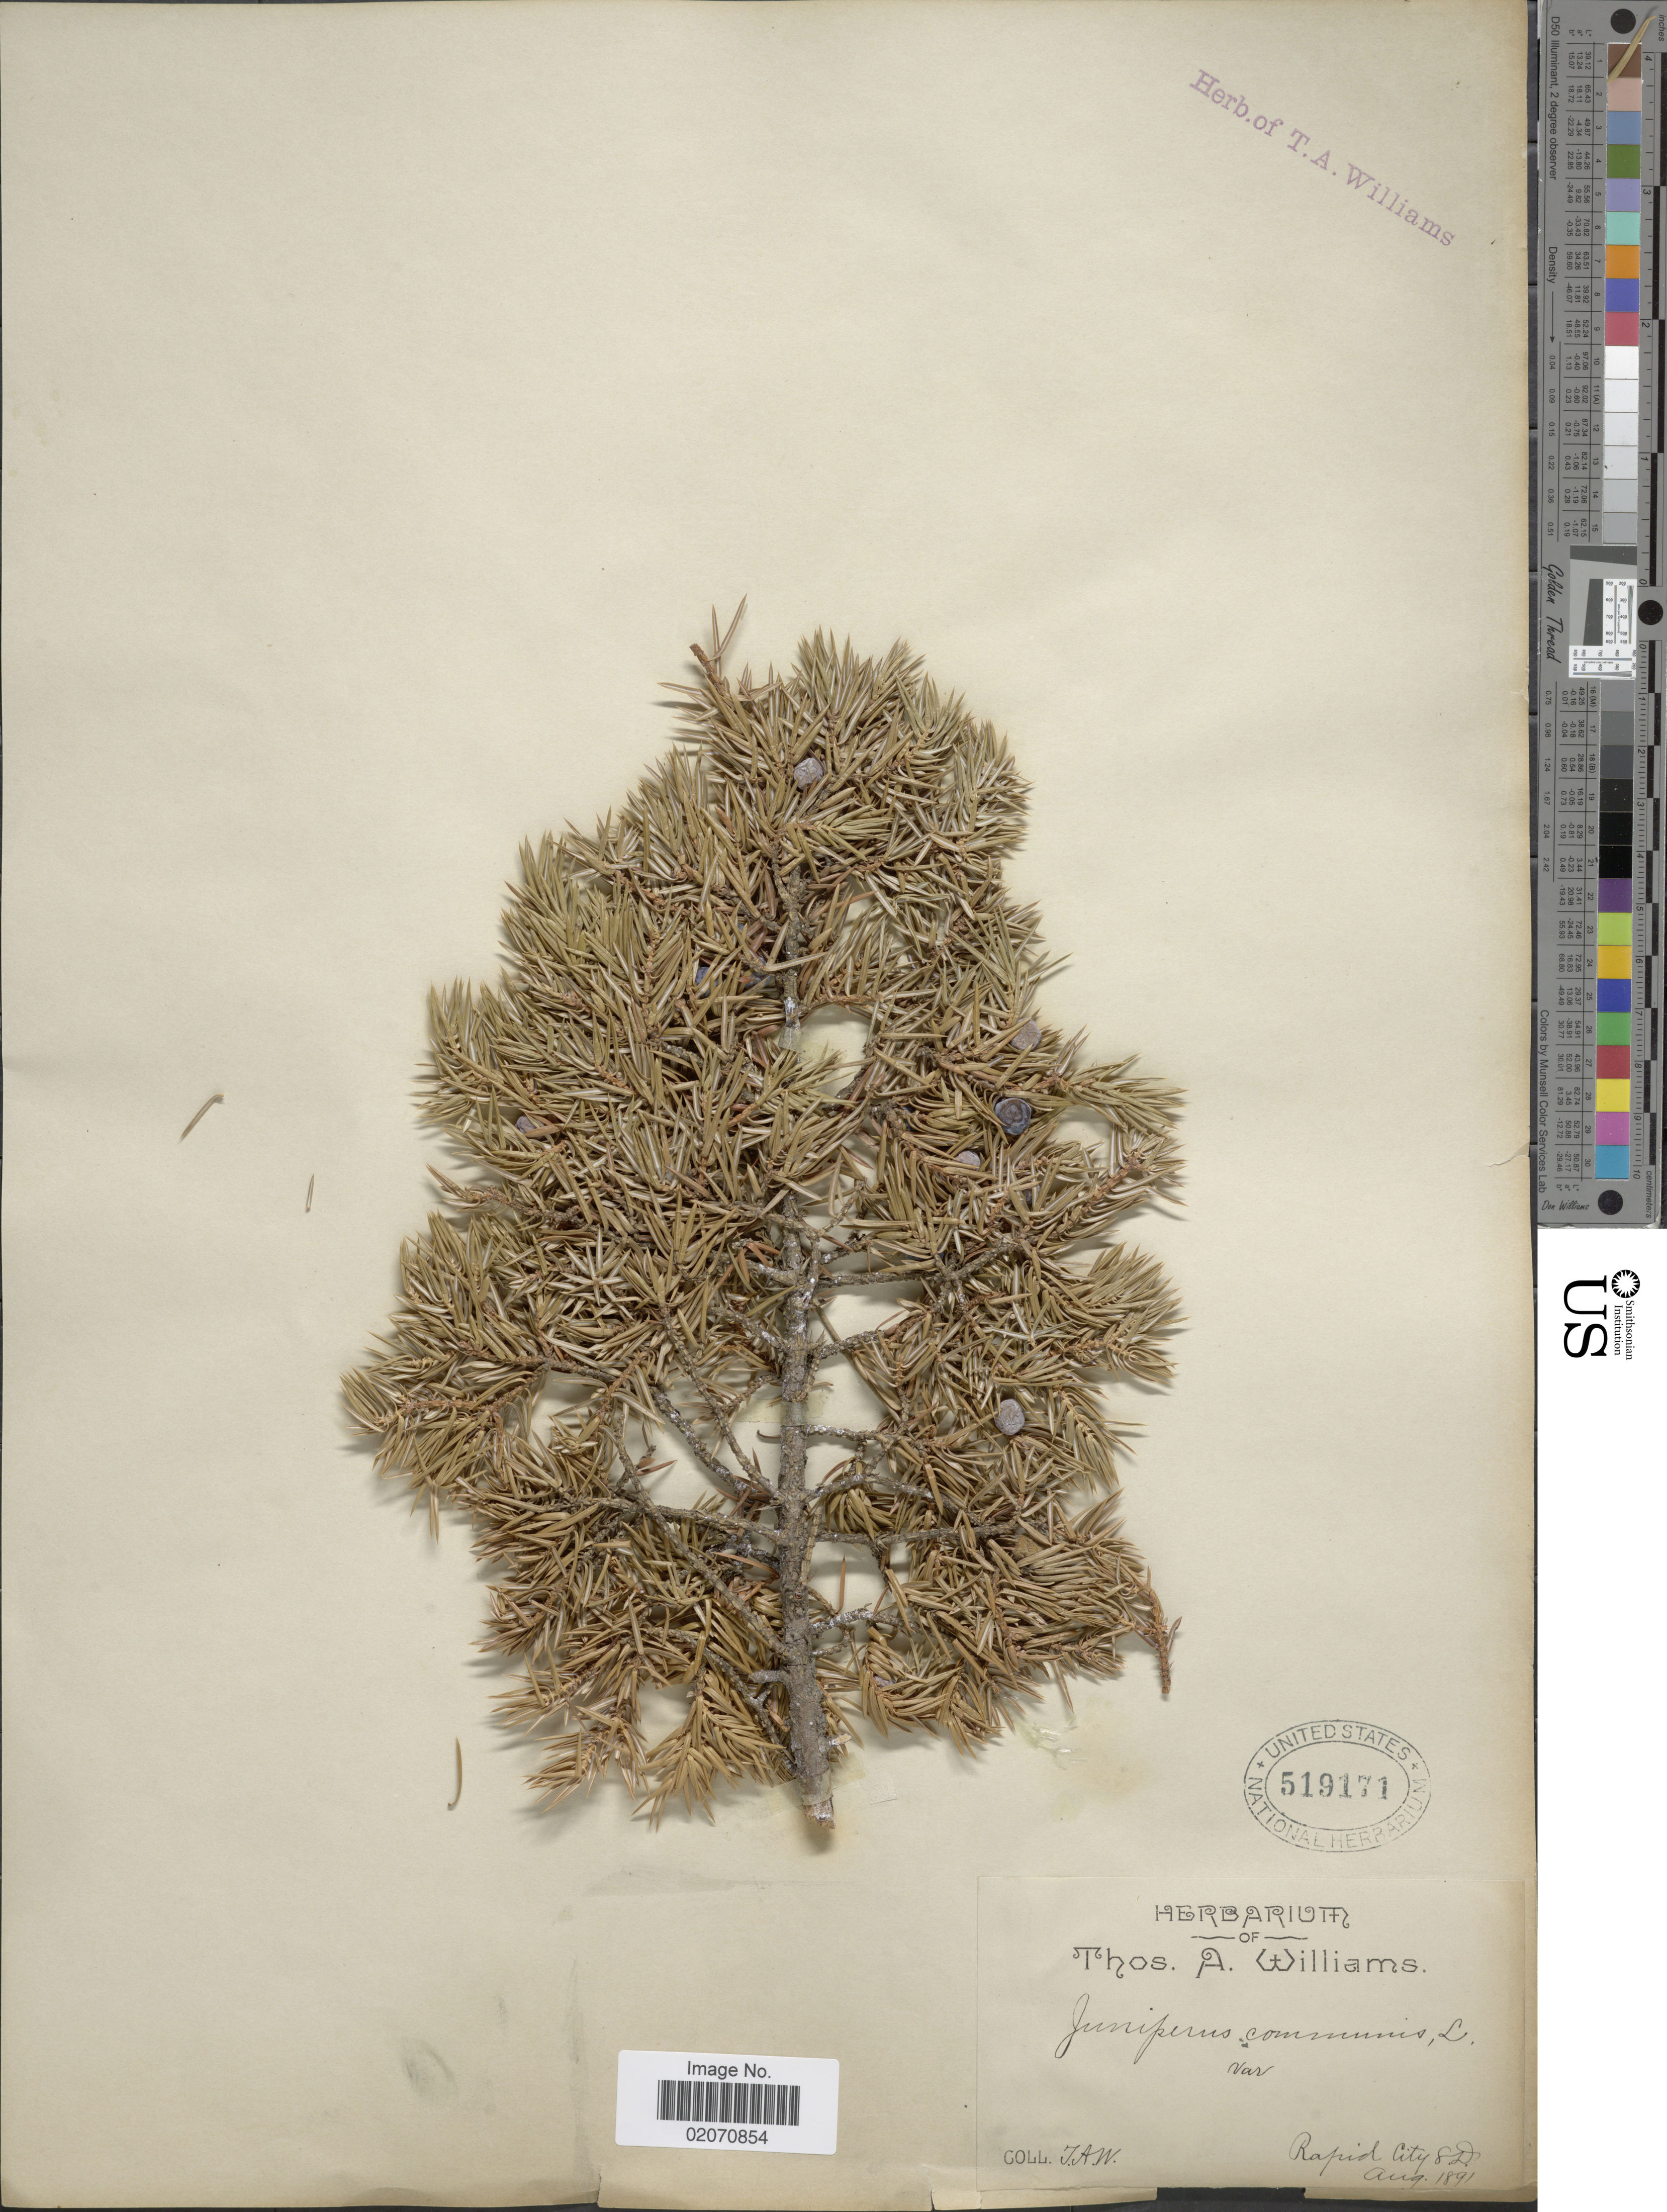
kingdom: Plantae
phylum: Tracheophyta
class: Pinopsida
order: Pinales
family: Cupressaceae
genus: Juniperus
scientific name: Juniperus communis subsp. nana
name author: (Willd.) Syme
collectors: T. A. Williams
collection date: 1891-08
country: United States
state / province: South Dakota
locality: Rapid City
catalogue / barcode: US 519171